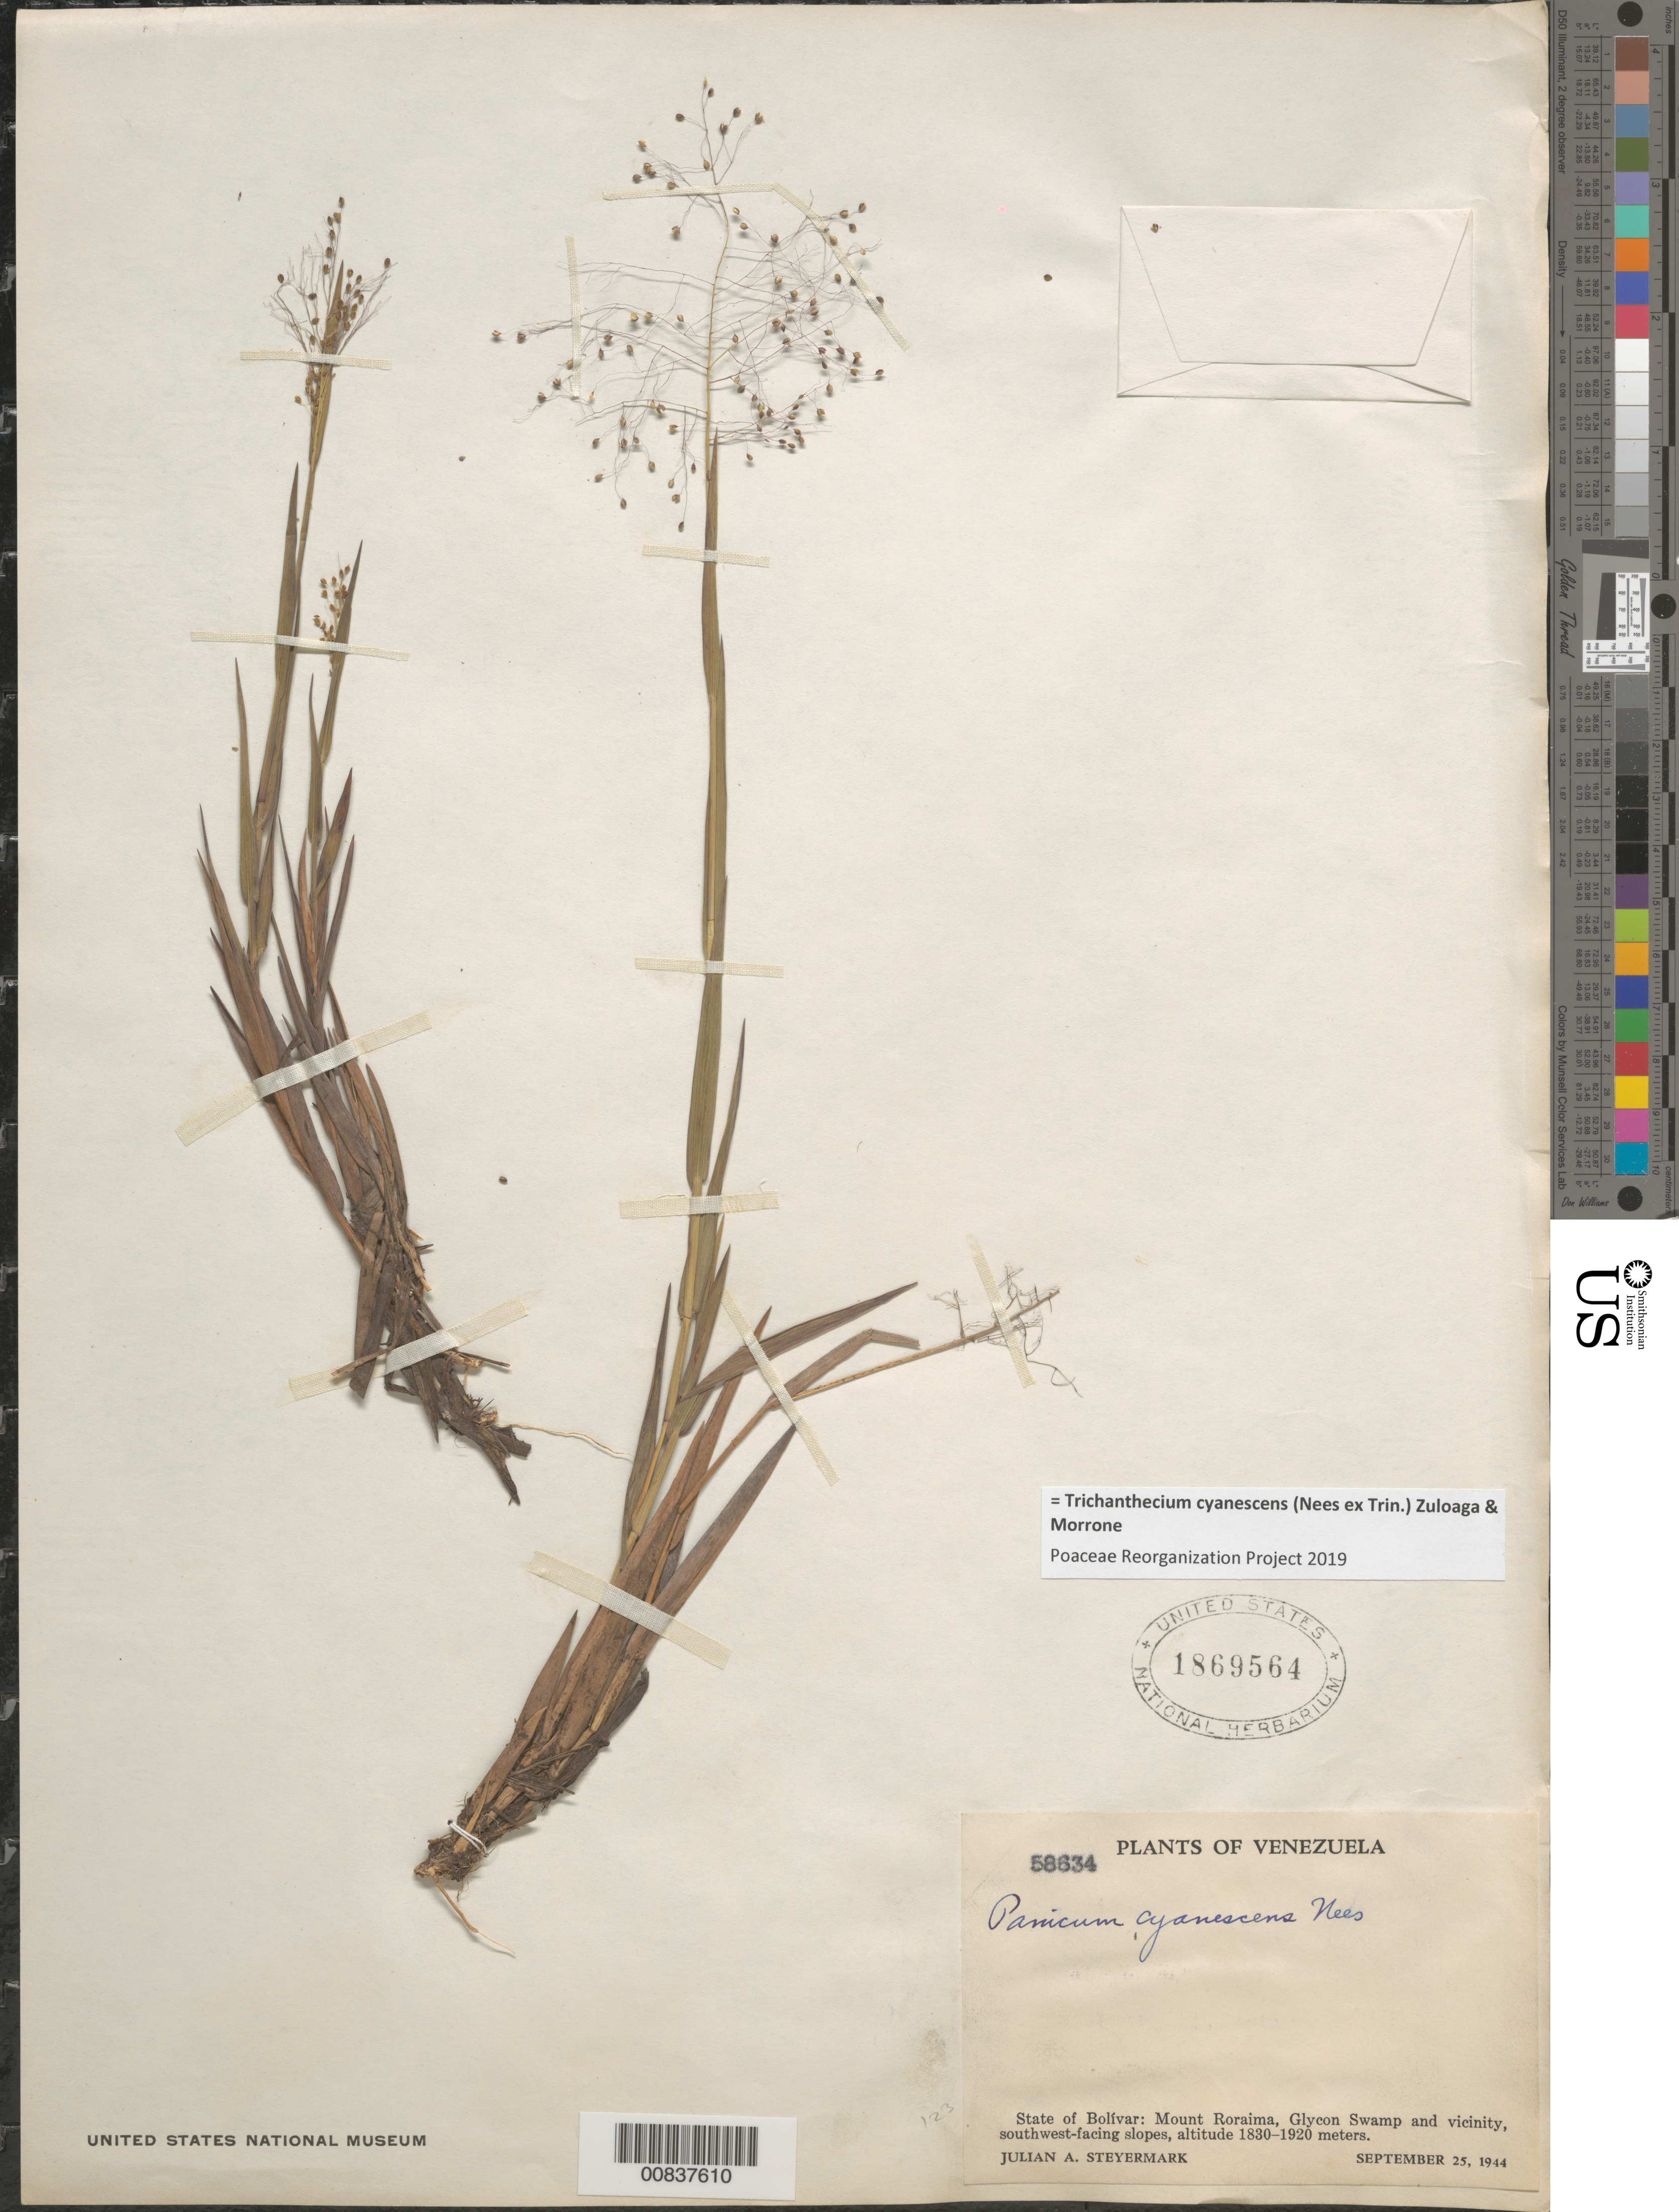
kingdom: Plantae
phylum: Tracheophyta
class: Liliopsida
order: Poales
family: Poaceae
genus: Panicum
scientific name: Panicum cyanescens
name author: Nees ex Trin.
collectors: J. Steyermark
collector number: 58634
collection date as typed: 25-Sep-44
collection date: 1944-09-25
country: Venezuela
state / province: Bolívar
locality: Mt. Roraima, Glycon swamp and vic.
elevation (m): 1830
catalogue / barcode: US 1869564